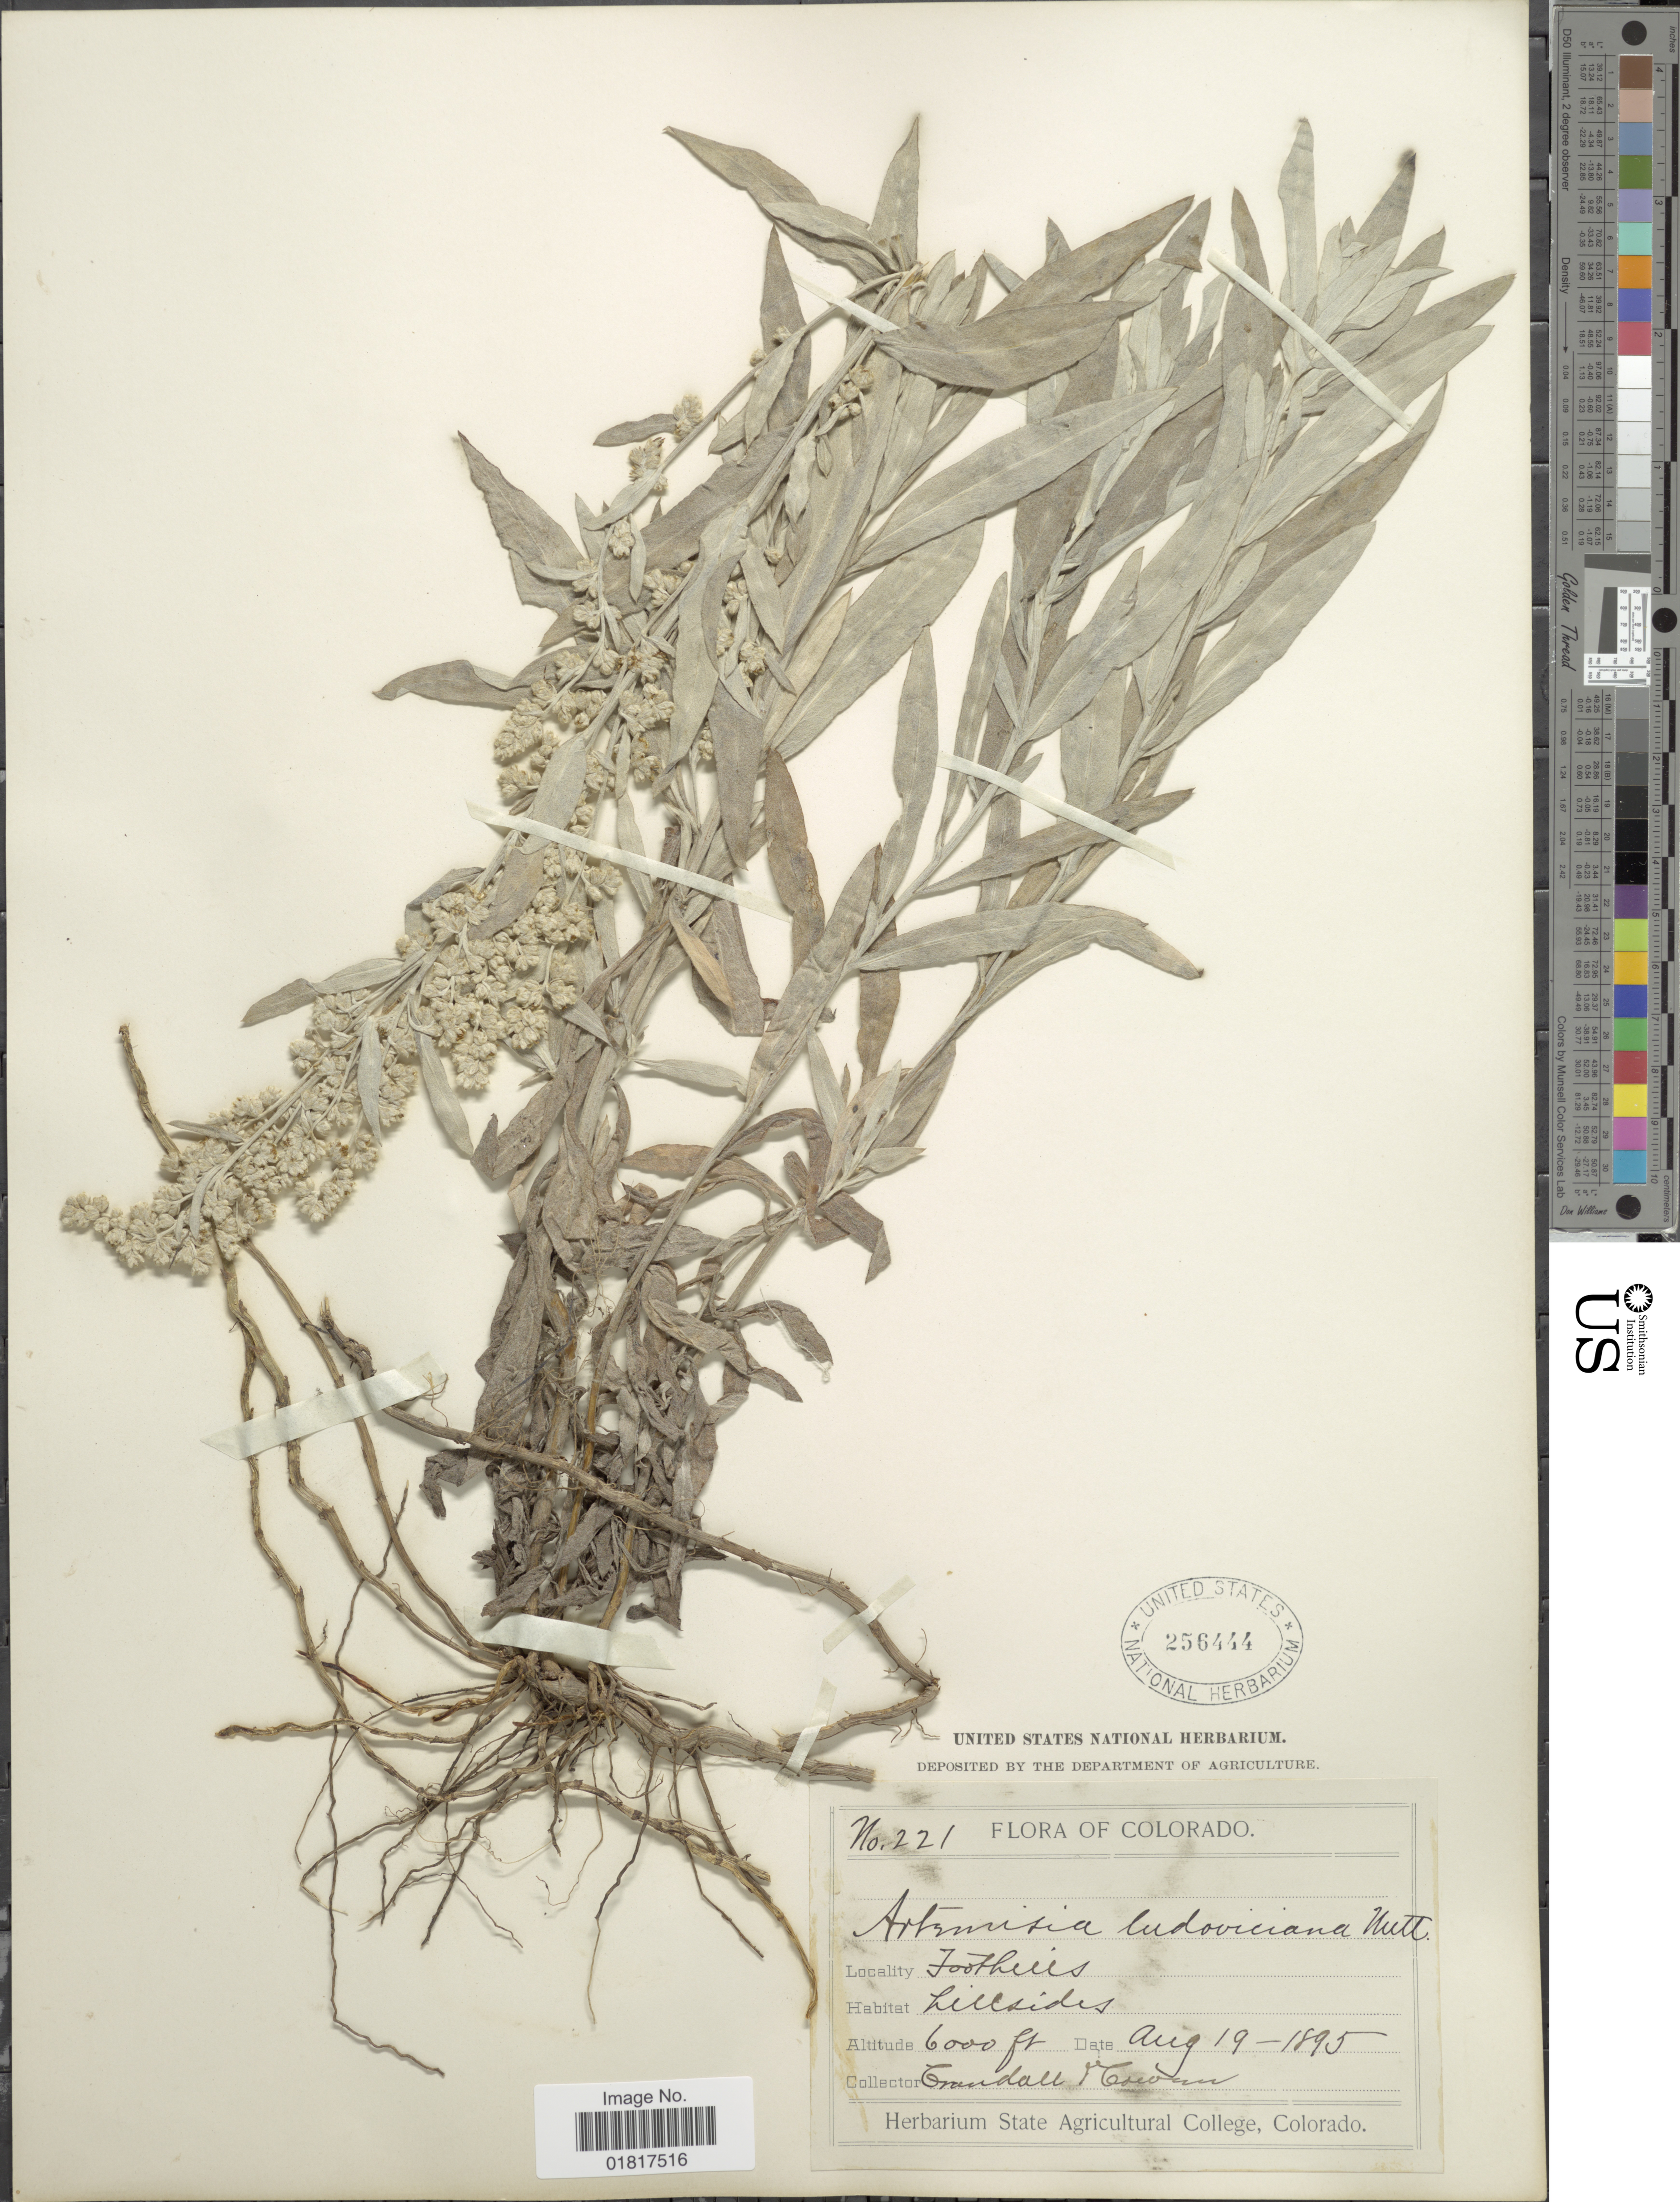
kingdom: Plantae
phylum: Tracheophyta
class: Magnoliopsida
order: Asterales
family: Asteraceae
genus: Artemisia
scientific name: Artemisia sp.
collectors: -. Crandall & -. Cowen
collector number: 221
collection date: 1895-08-19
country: United States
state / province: Colorado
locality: Foothills, hillsides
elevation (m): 1829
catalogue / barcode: US 256444